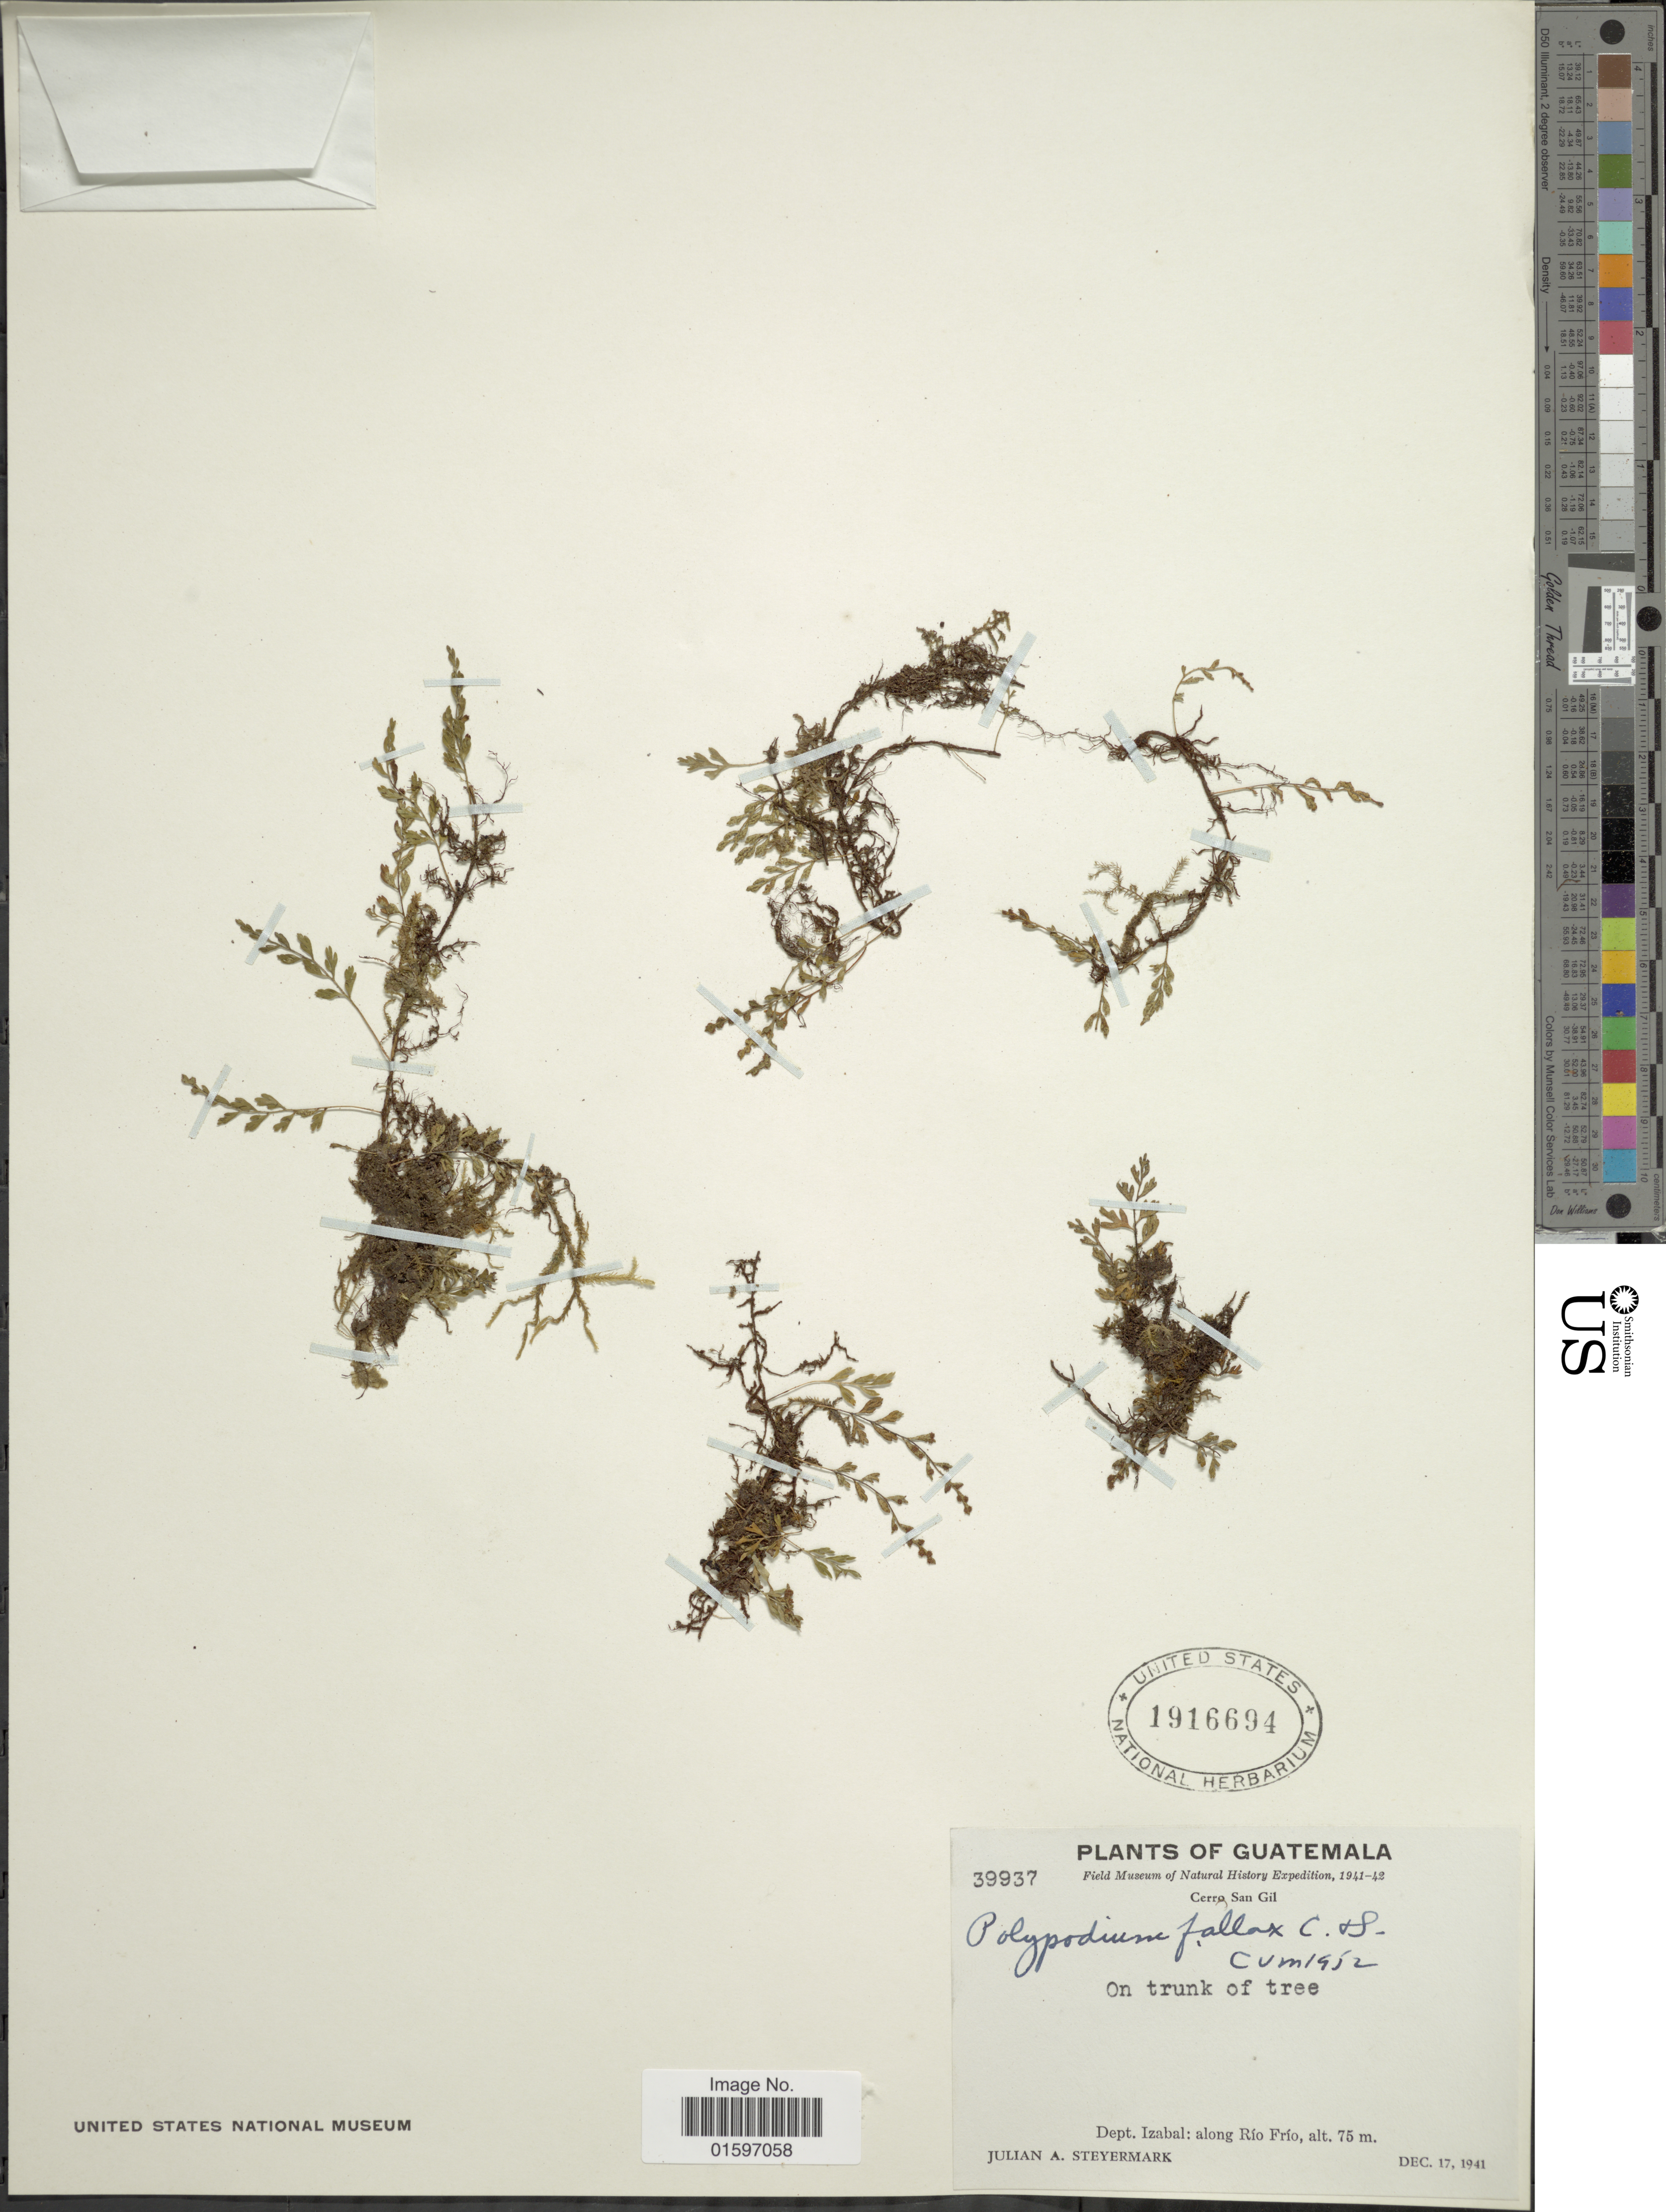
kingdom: Plantae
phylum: Tracheophyta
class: Polypodiopsida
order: Polypodiales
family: Polypodiaceae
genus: Pleopeltis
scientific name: Pleopeltis fallax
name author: (Schltdl. & Cham.) Mickel & Beitel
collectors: J. Steyermark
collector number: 39937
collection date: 1941-12-17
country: Guatemala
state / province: Izabal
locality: Cerro San Gil, along Río Frío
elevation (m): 75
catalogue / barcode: US 1916694